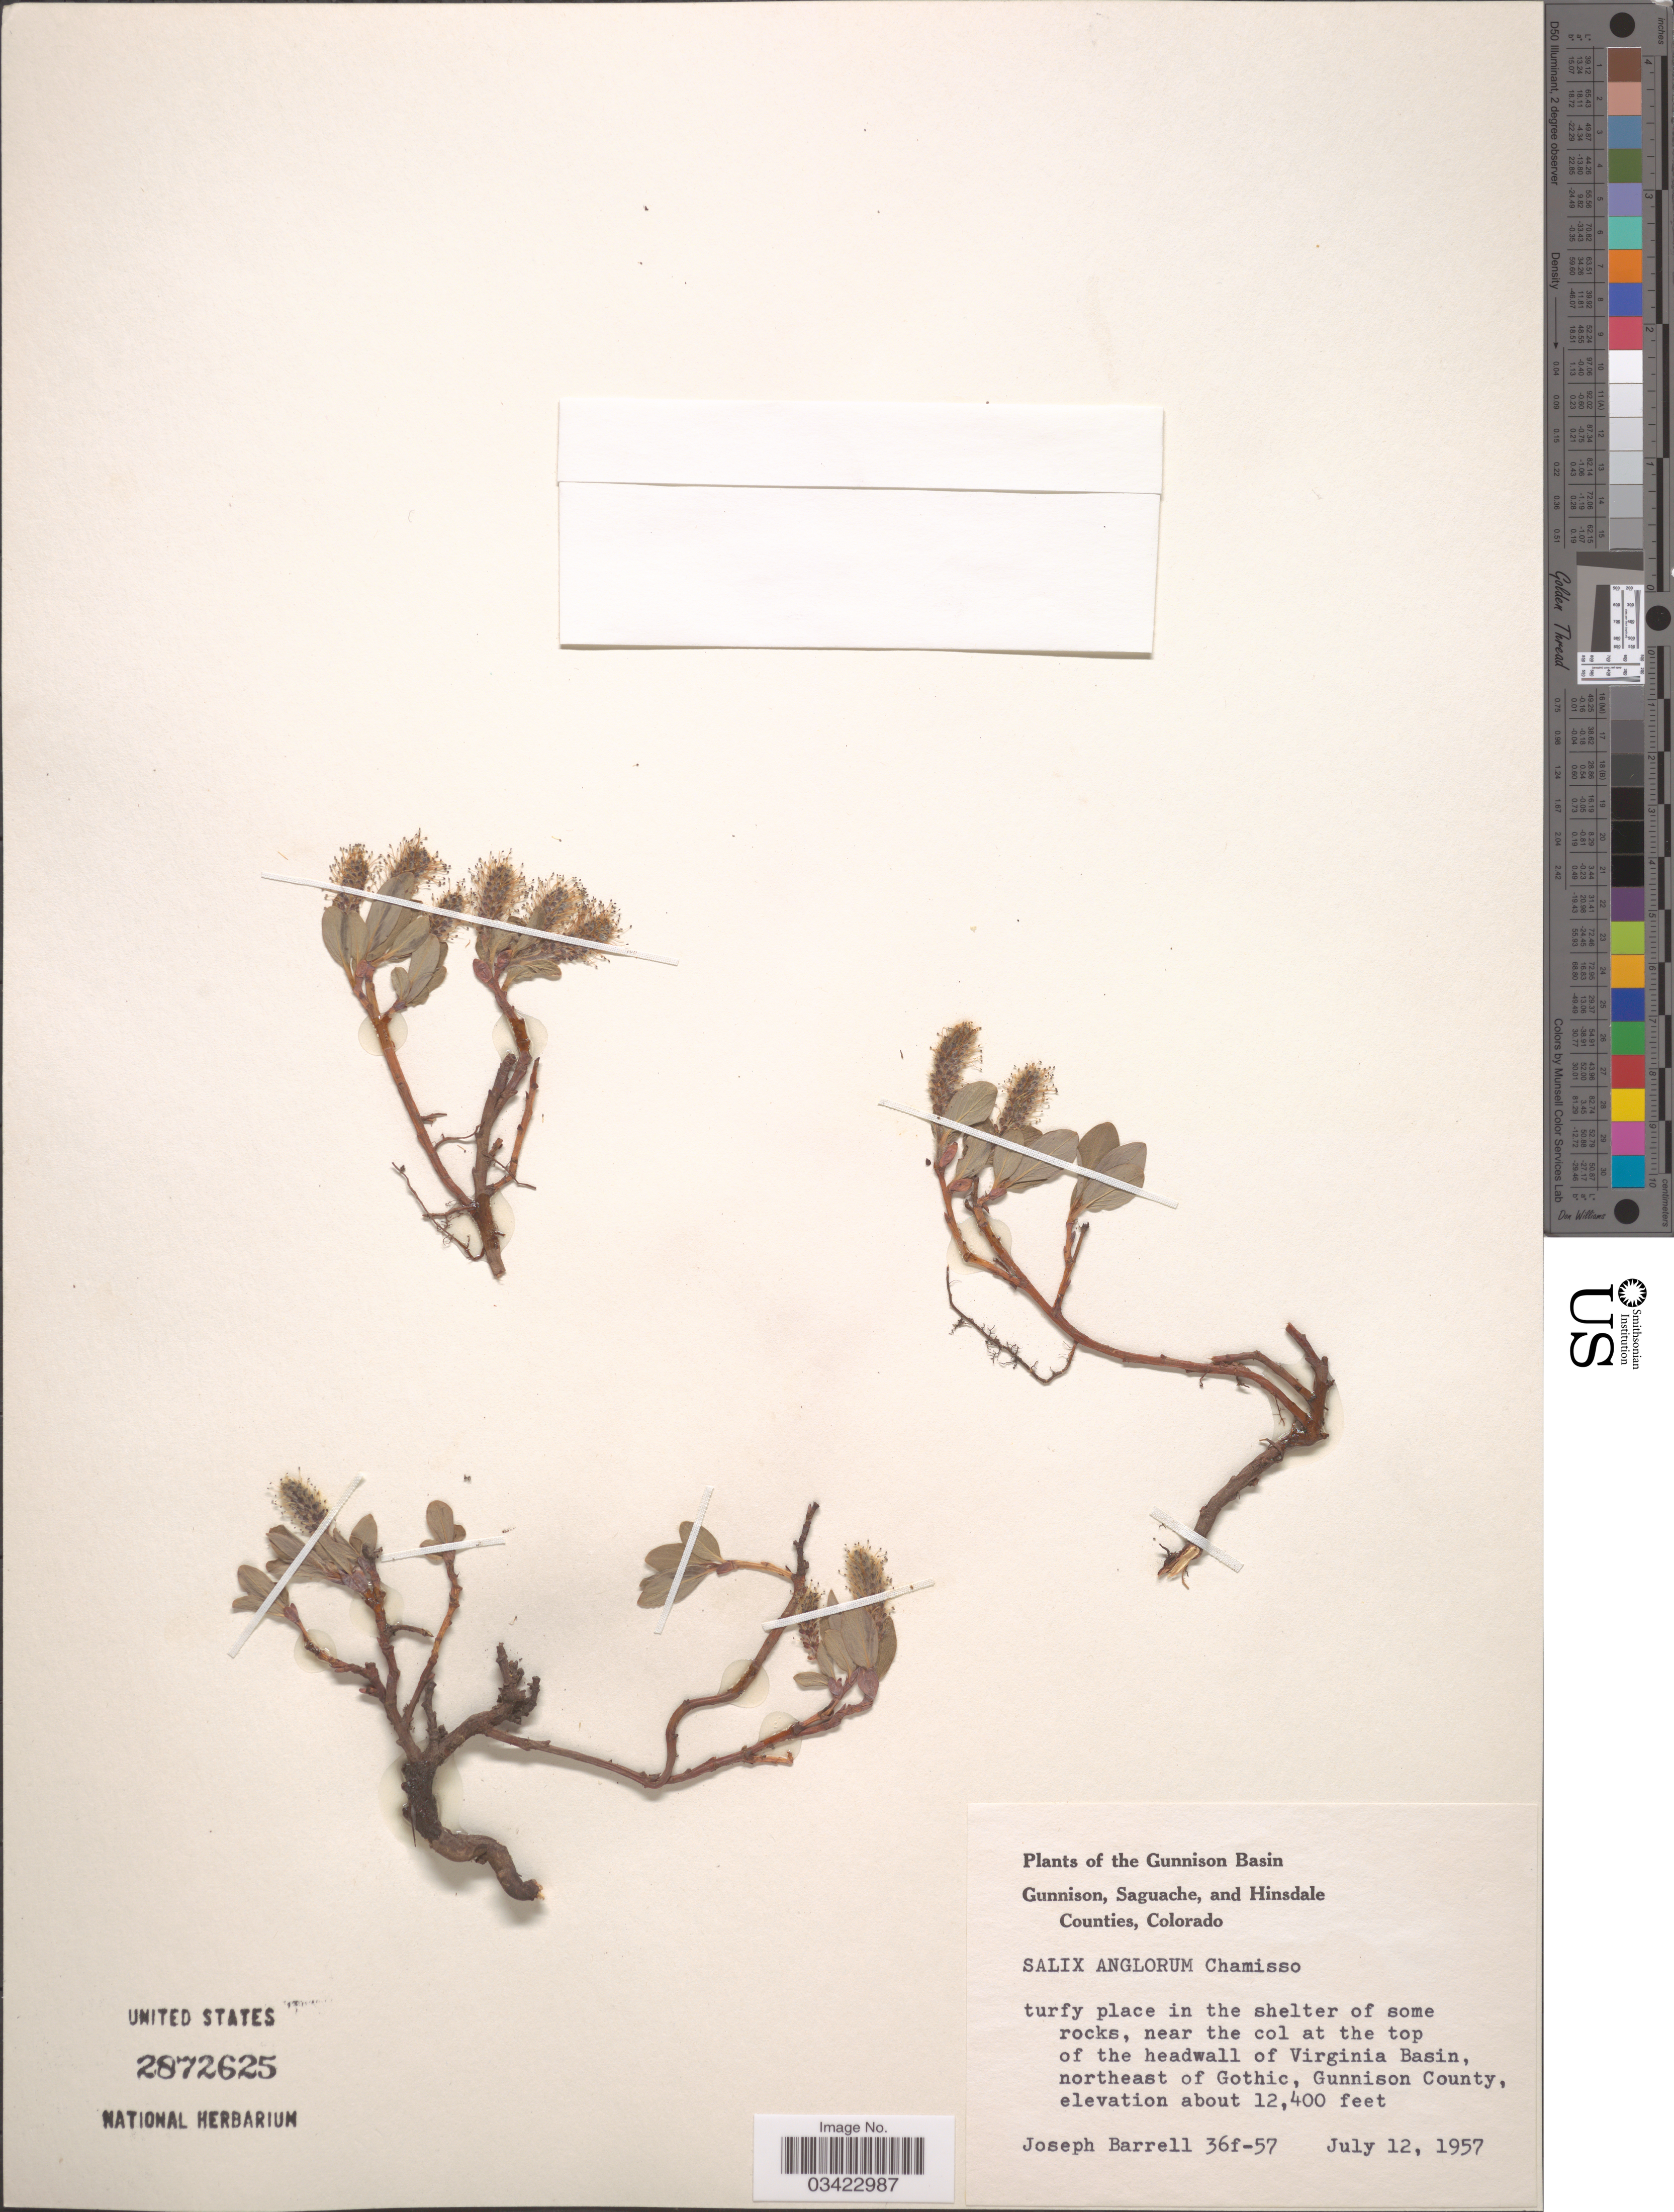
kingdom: Plantae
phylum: Tracheophyta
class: Magnoliopsida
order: Malpighiales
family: Salicaceae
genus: Salix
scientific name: Salix anglorum var. antiplasta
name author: C.K. Schneid.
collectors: J. Barrell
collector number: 36f-57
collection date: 1957-07-12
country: United States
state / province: Colorado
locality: The Gunnison Basin. Near the col at the top of the headwall of Virginia Basin, northeast of Gothic, Gunnison County.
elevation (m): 3780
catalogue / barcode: US 2872625